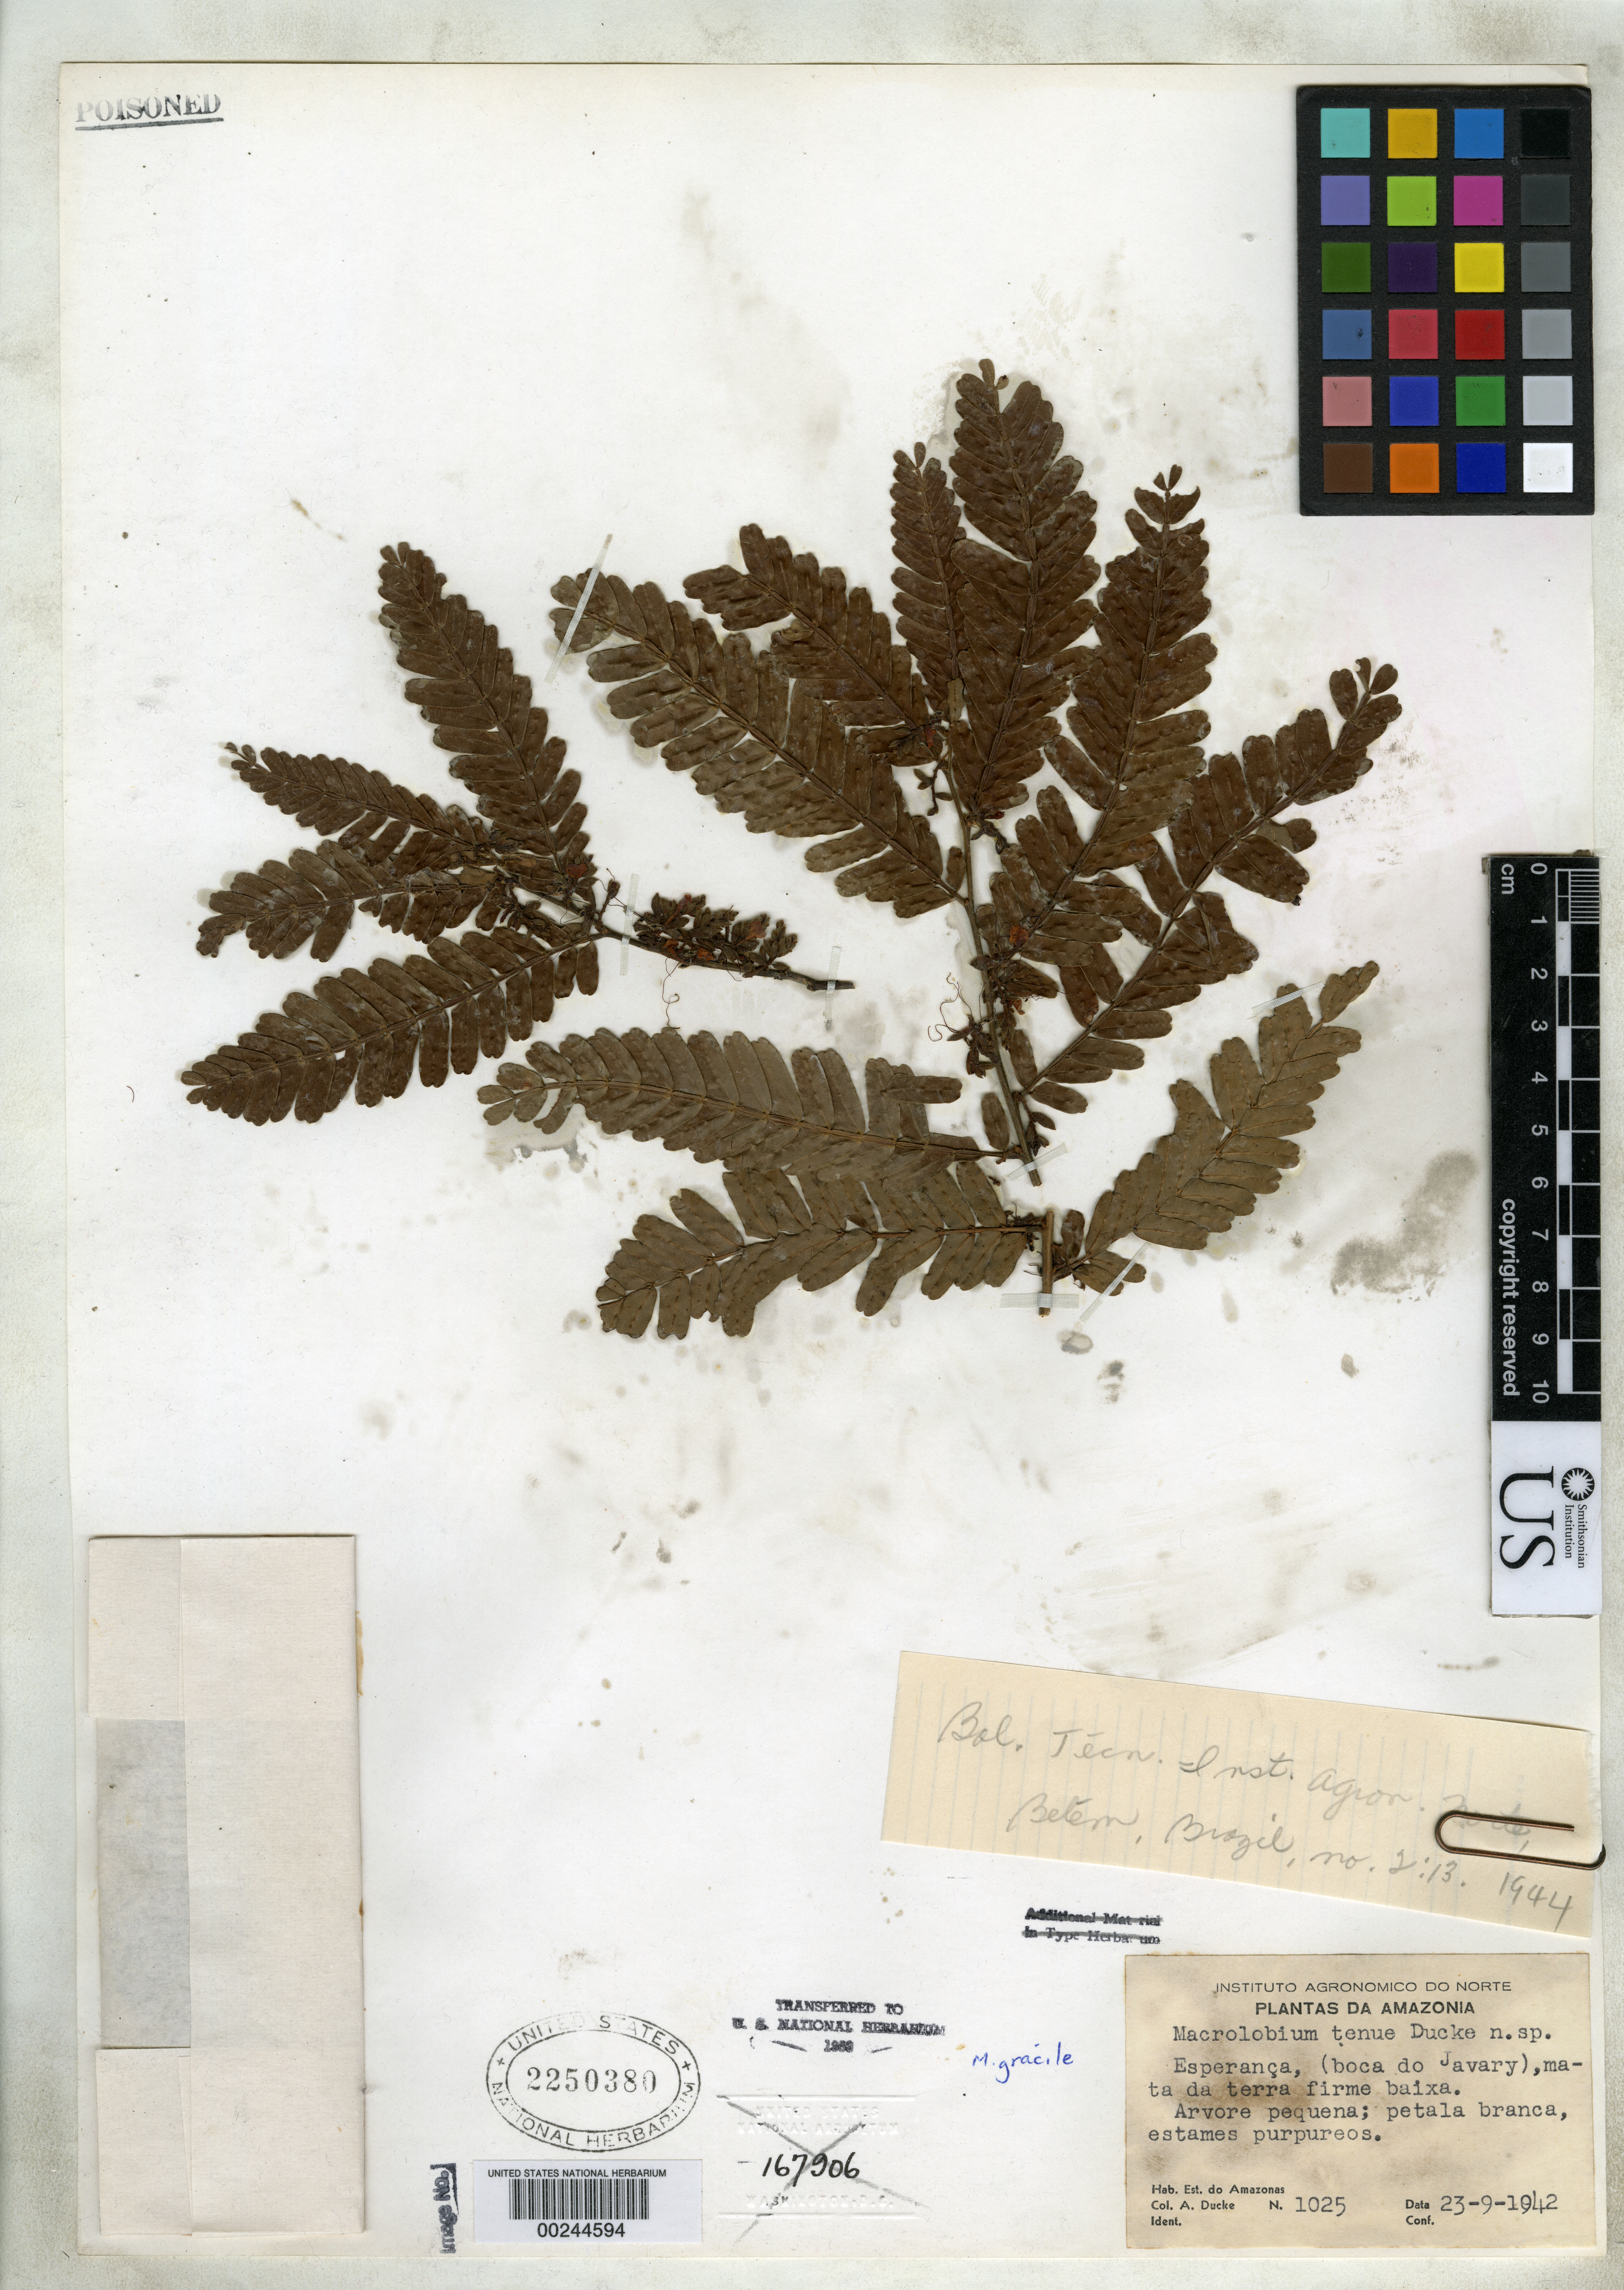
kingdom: Plantae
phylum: Tracheophyta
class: Magnoliopsida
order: Fabales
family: Fabaceae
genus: Macrolobium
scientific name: Macrolobium tenue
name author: Ducke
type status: Isotype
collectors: A. Ducke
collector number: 1025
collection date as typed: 23 Sep 1942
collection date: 1942-09-23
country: Brazil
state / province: Amazonas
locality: Esperanca (boca do Javarí).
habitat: Mata da terra firme baixa.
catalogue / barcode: US 2250380